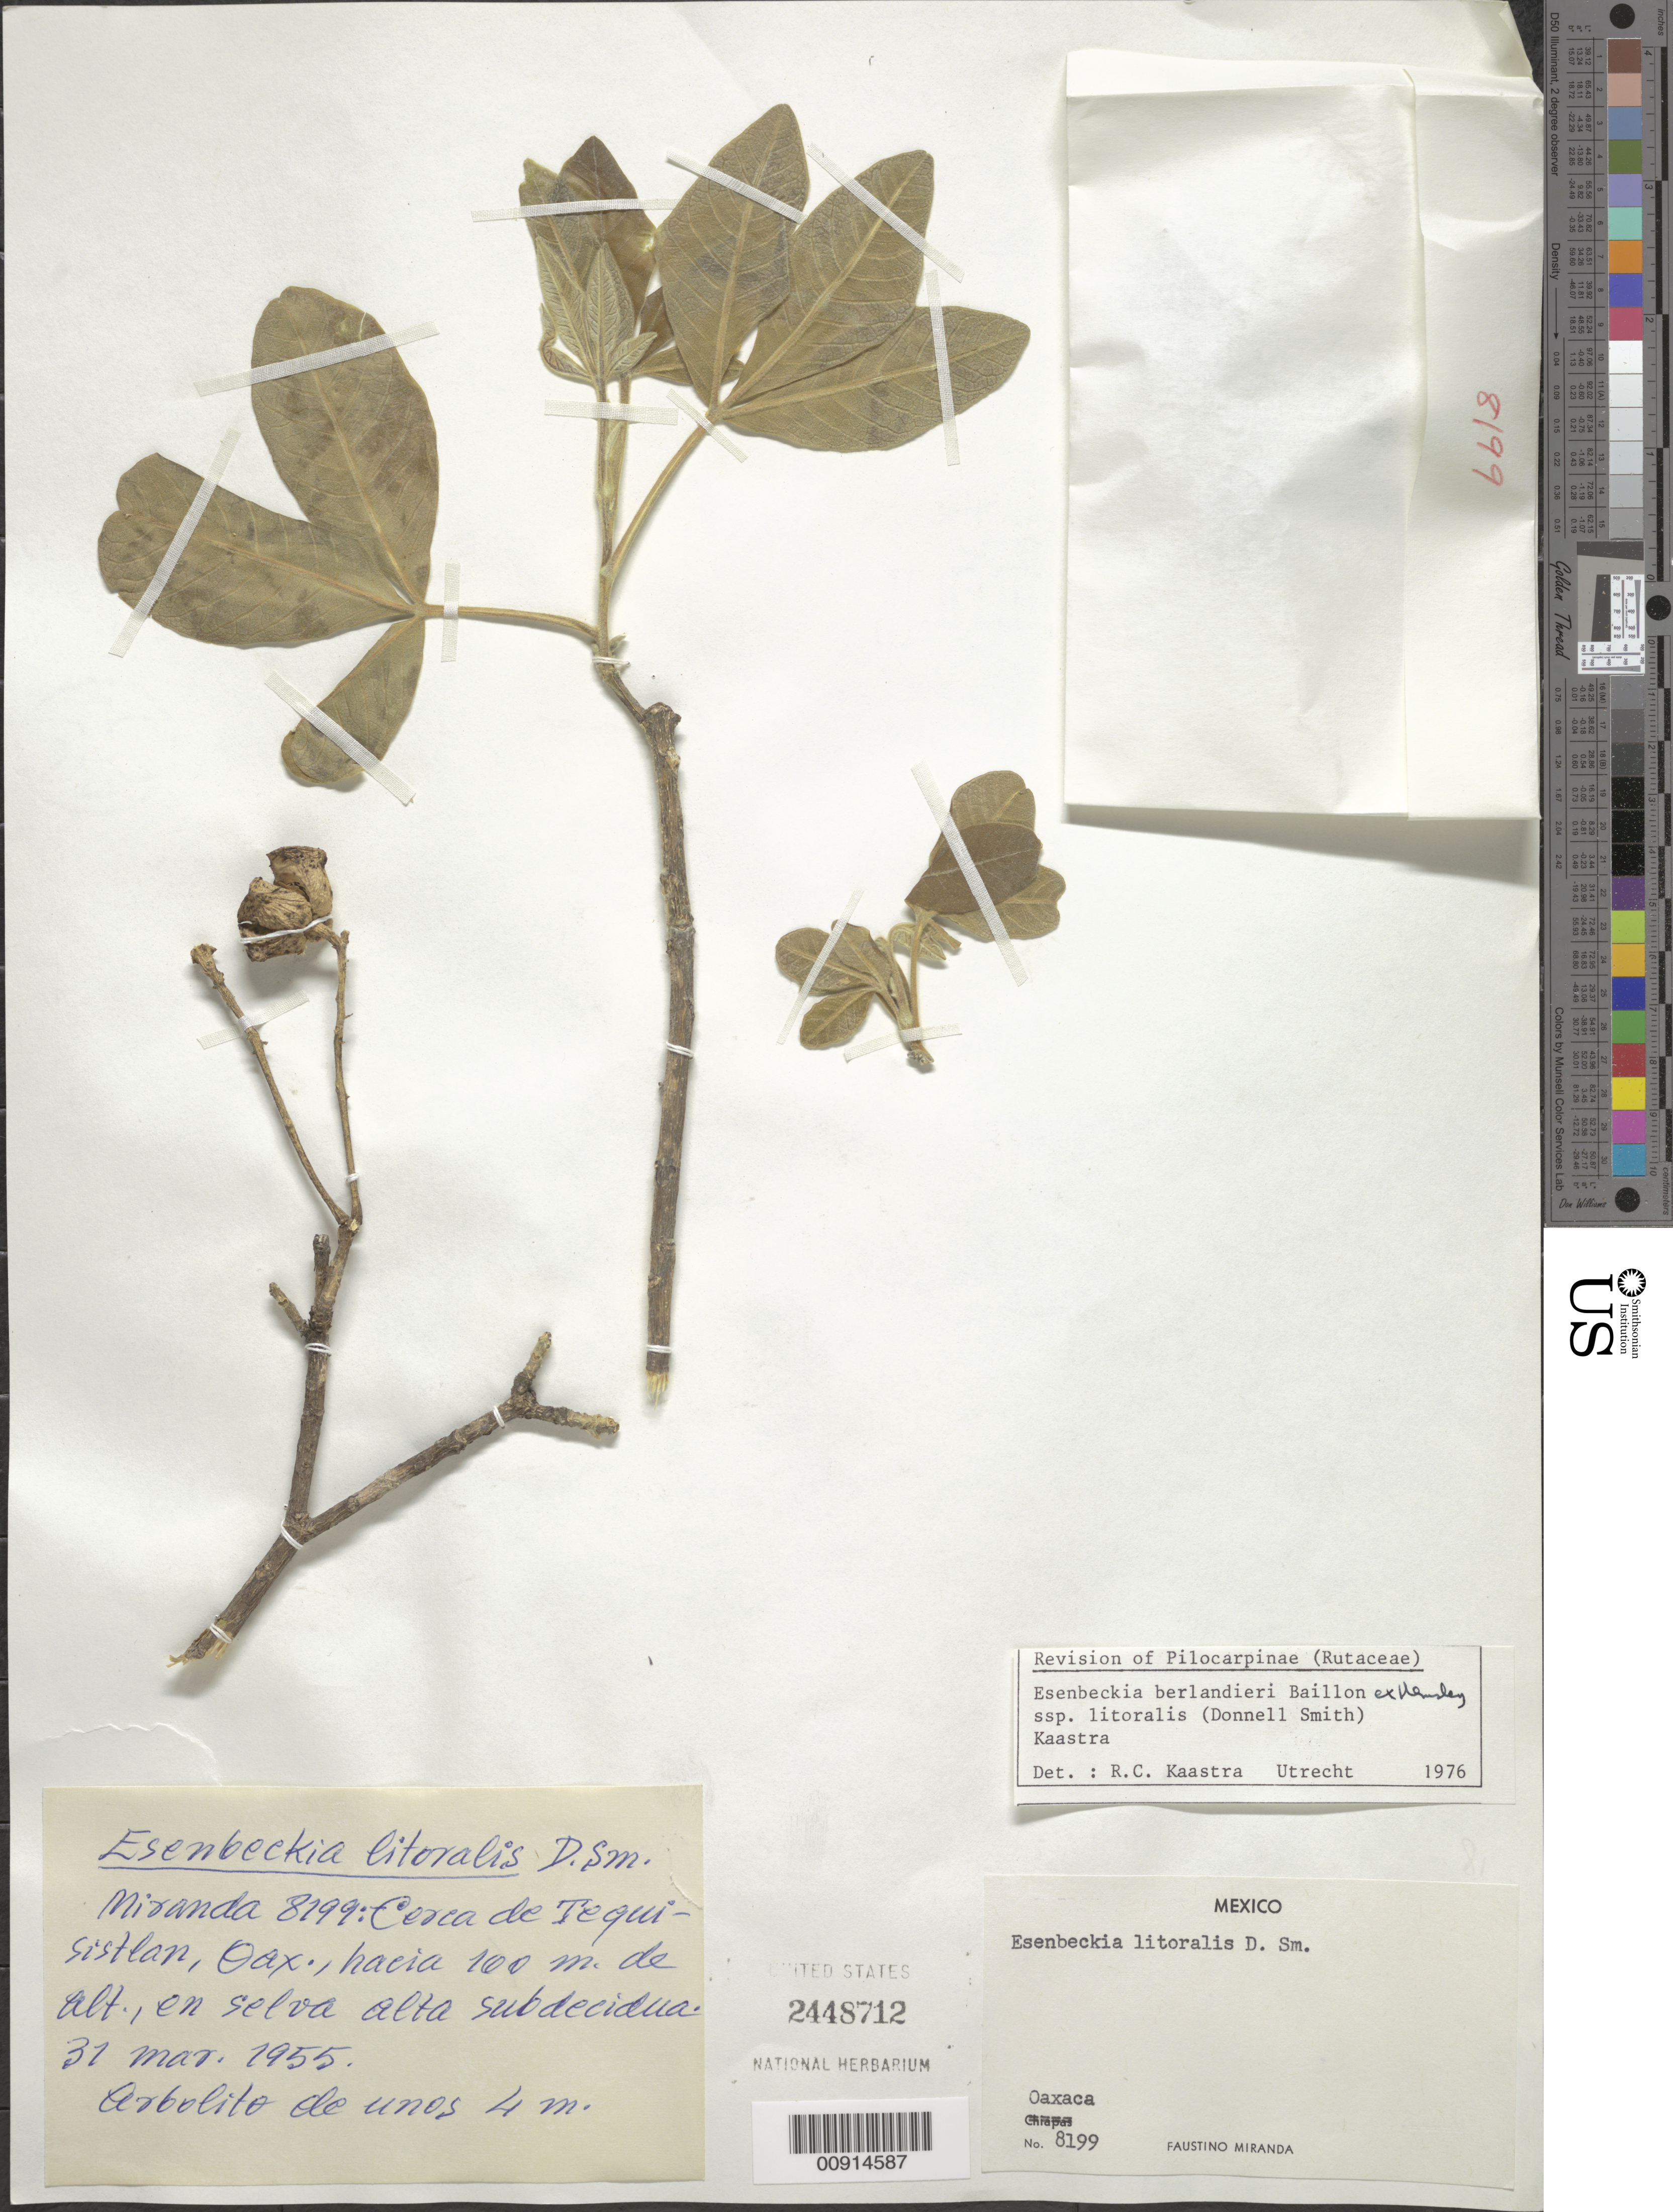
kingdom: Plantae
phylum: Tracheophyta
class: Magnoliopsida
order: Sapindales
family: Rutaceae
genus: Esenbeckia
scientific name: Esenbeckia berlandieri subsp. litoralis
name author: (Donn. Sm.) Kaastra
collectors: Miranda G., F.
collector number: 8199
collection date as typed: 31 Mar 1955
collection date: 1955-03-31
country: Mexico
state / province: Oaxaca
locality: Cerca de Tequisistlan, Oaxaca.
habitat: En selva alta subdecidua.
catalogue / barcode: US 2448712